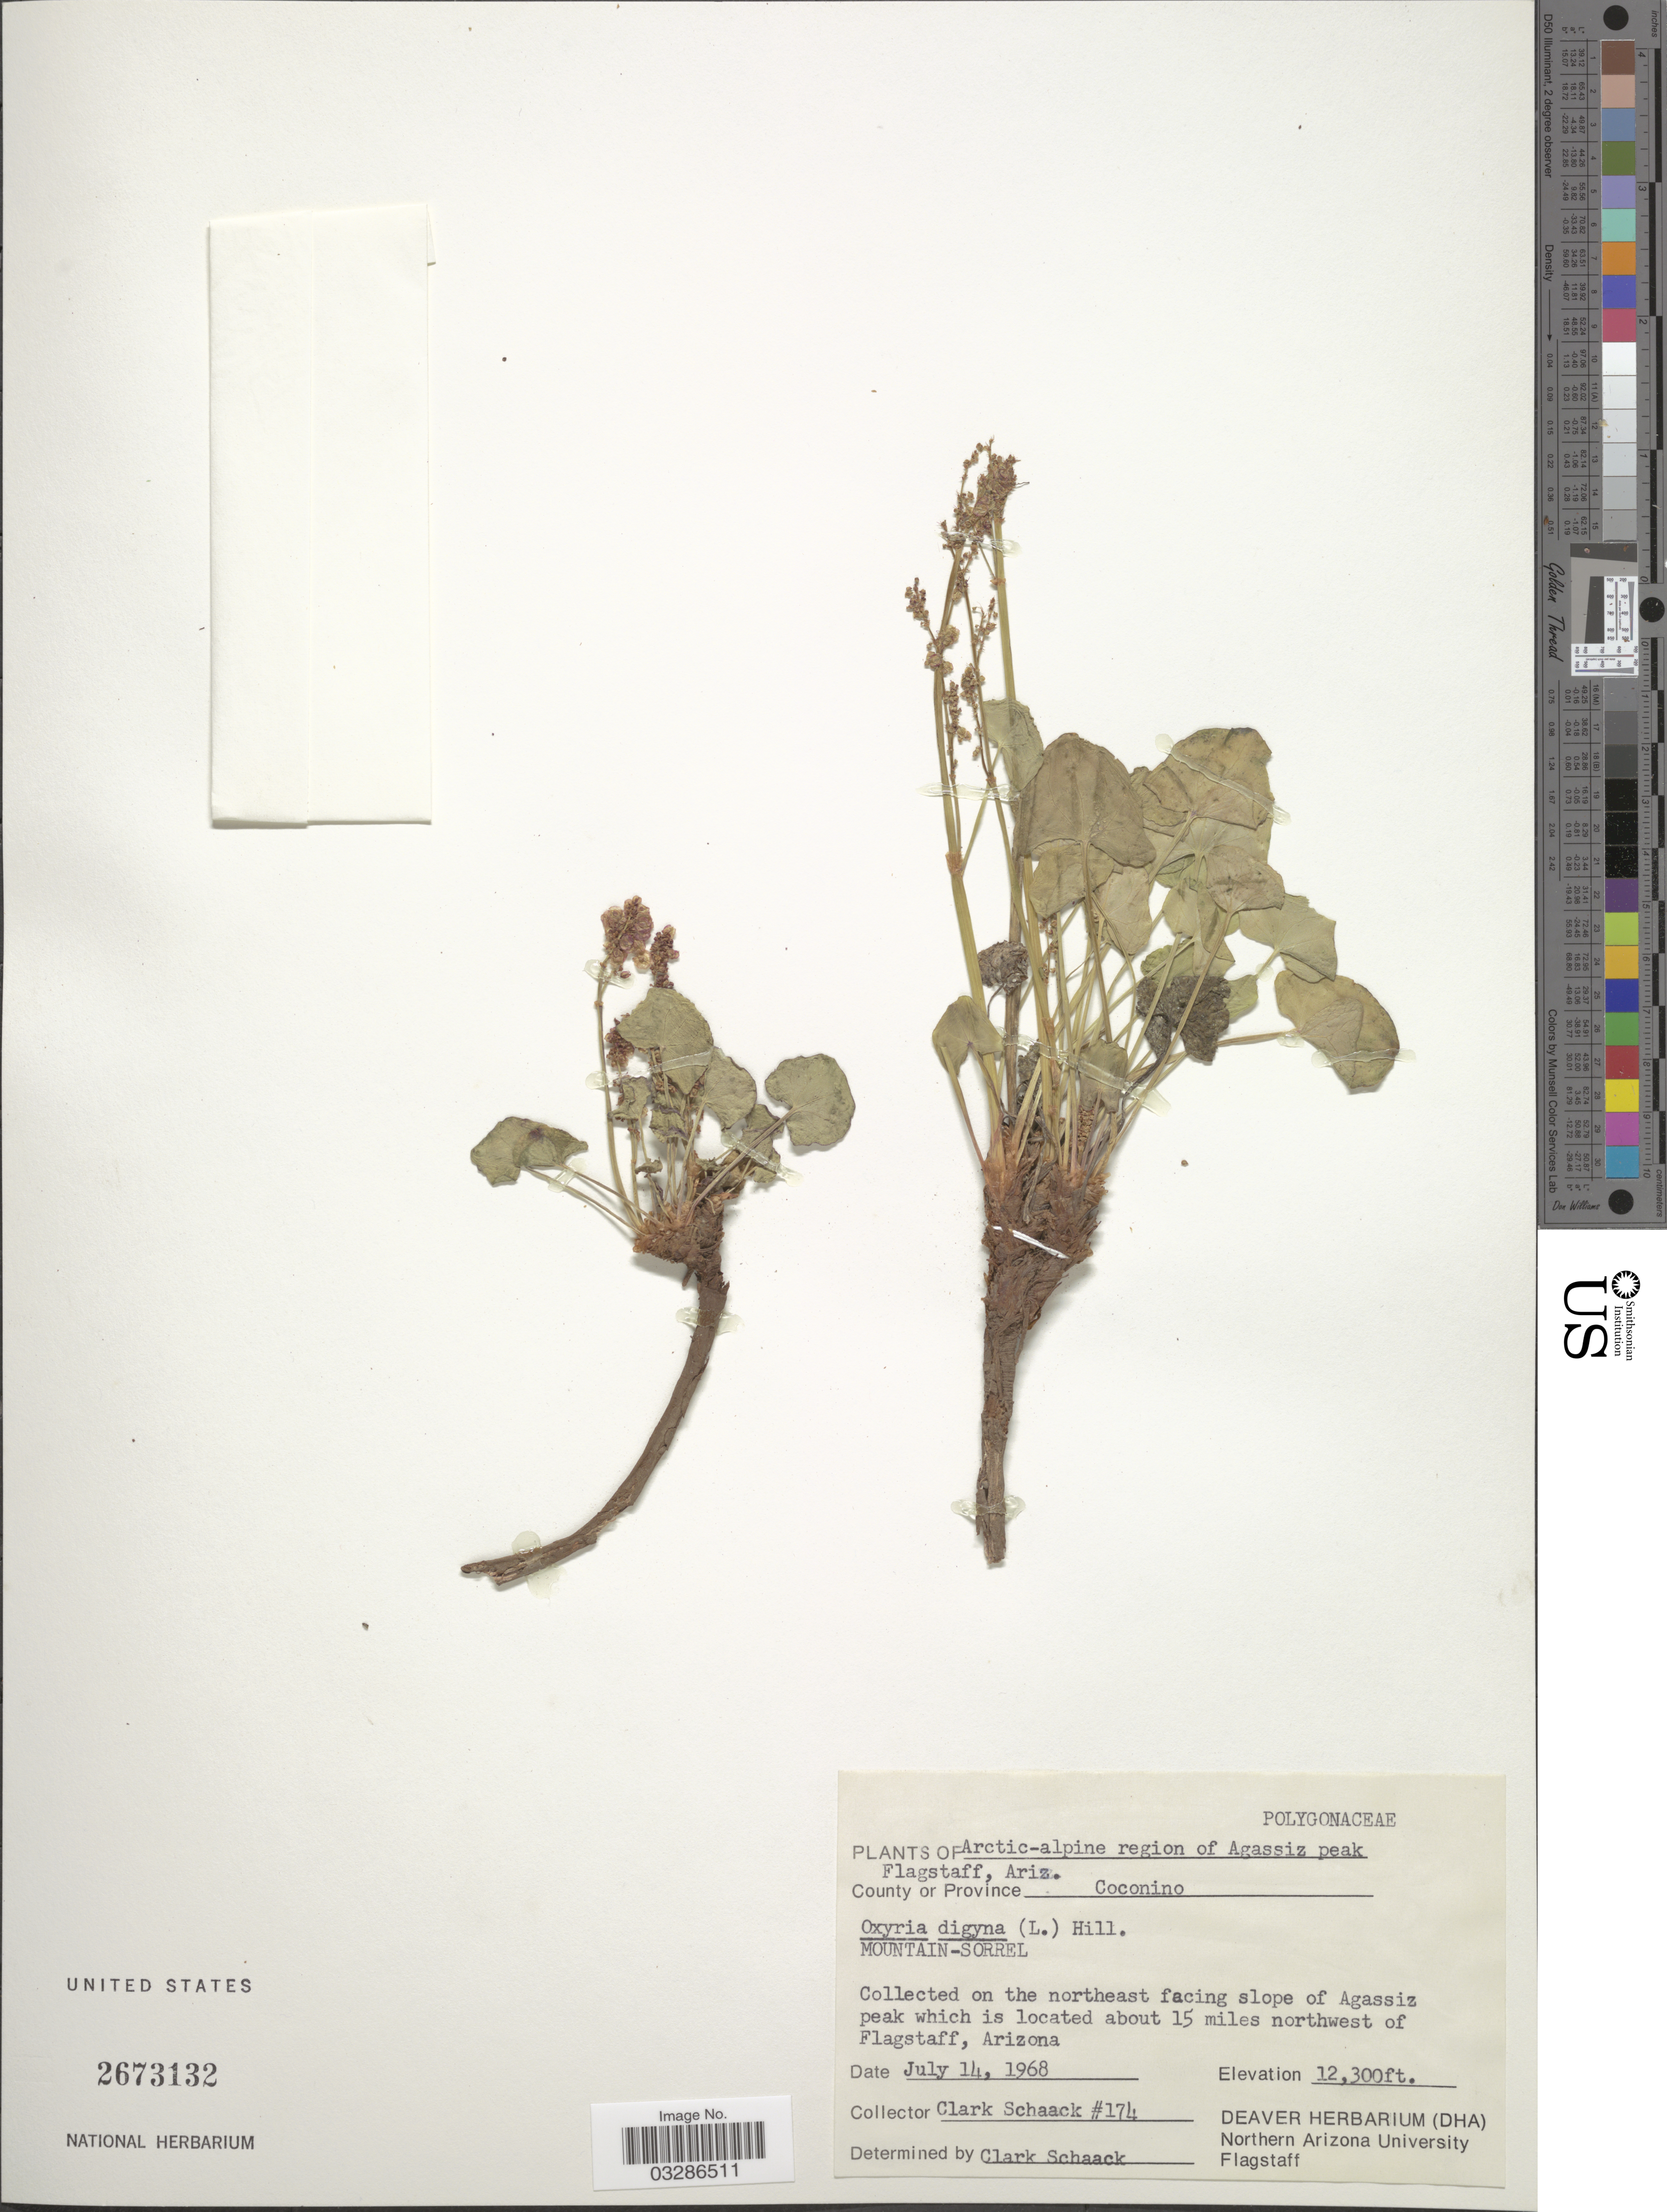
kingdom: Plantae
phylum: Tracheophyta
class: Magnoliopsida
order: Caryophyllales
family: Polygonaceae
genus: Oxyria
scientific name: Oxyria digyna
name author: (L.) Hill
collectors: C. G. Schaack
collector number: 174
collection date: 1968-07-14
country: United States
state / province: Arizona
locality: Arctic-alpine region of Agassiz peak, Flagstaff, County or Province Coconino, on the northeast facing slope of Agassiz peak which is located about 15 miles northwest of Flagstaff.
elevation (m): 3749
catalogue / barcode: US 2673132